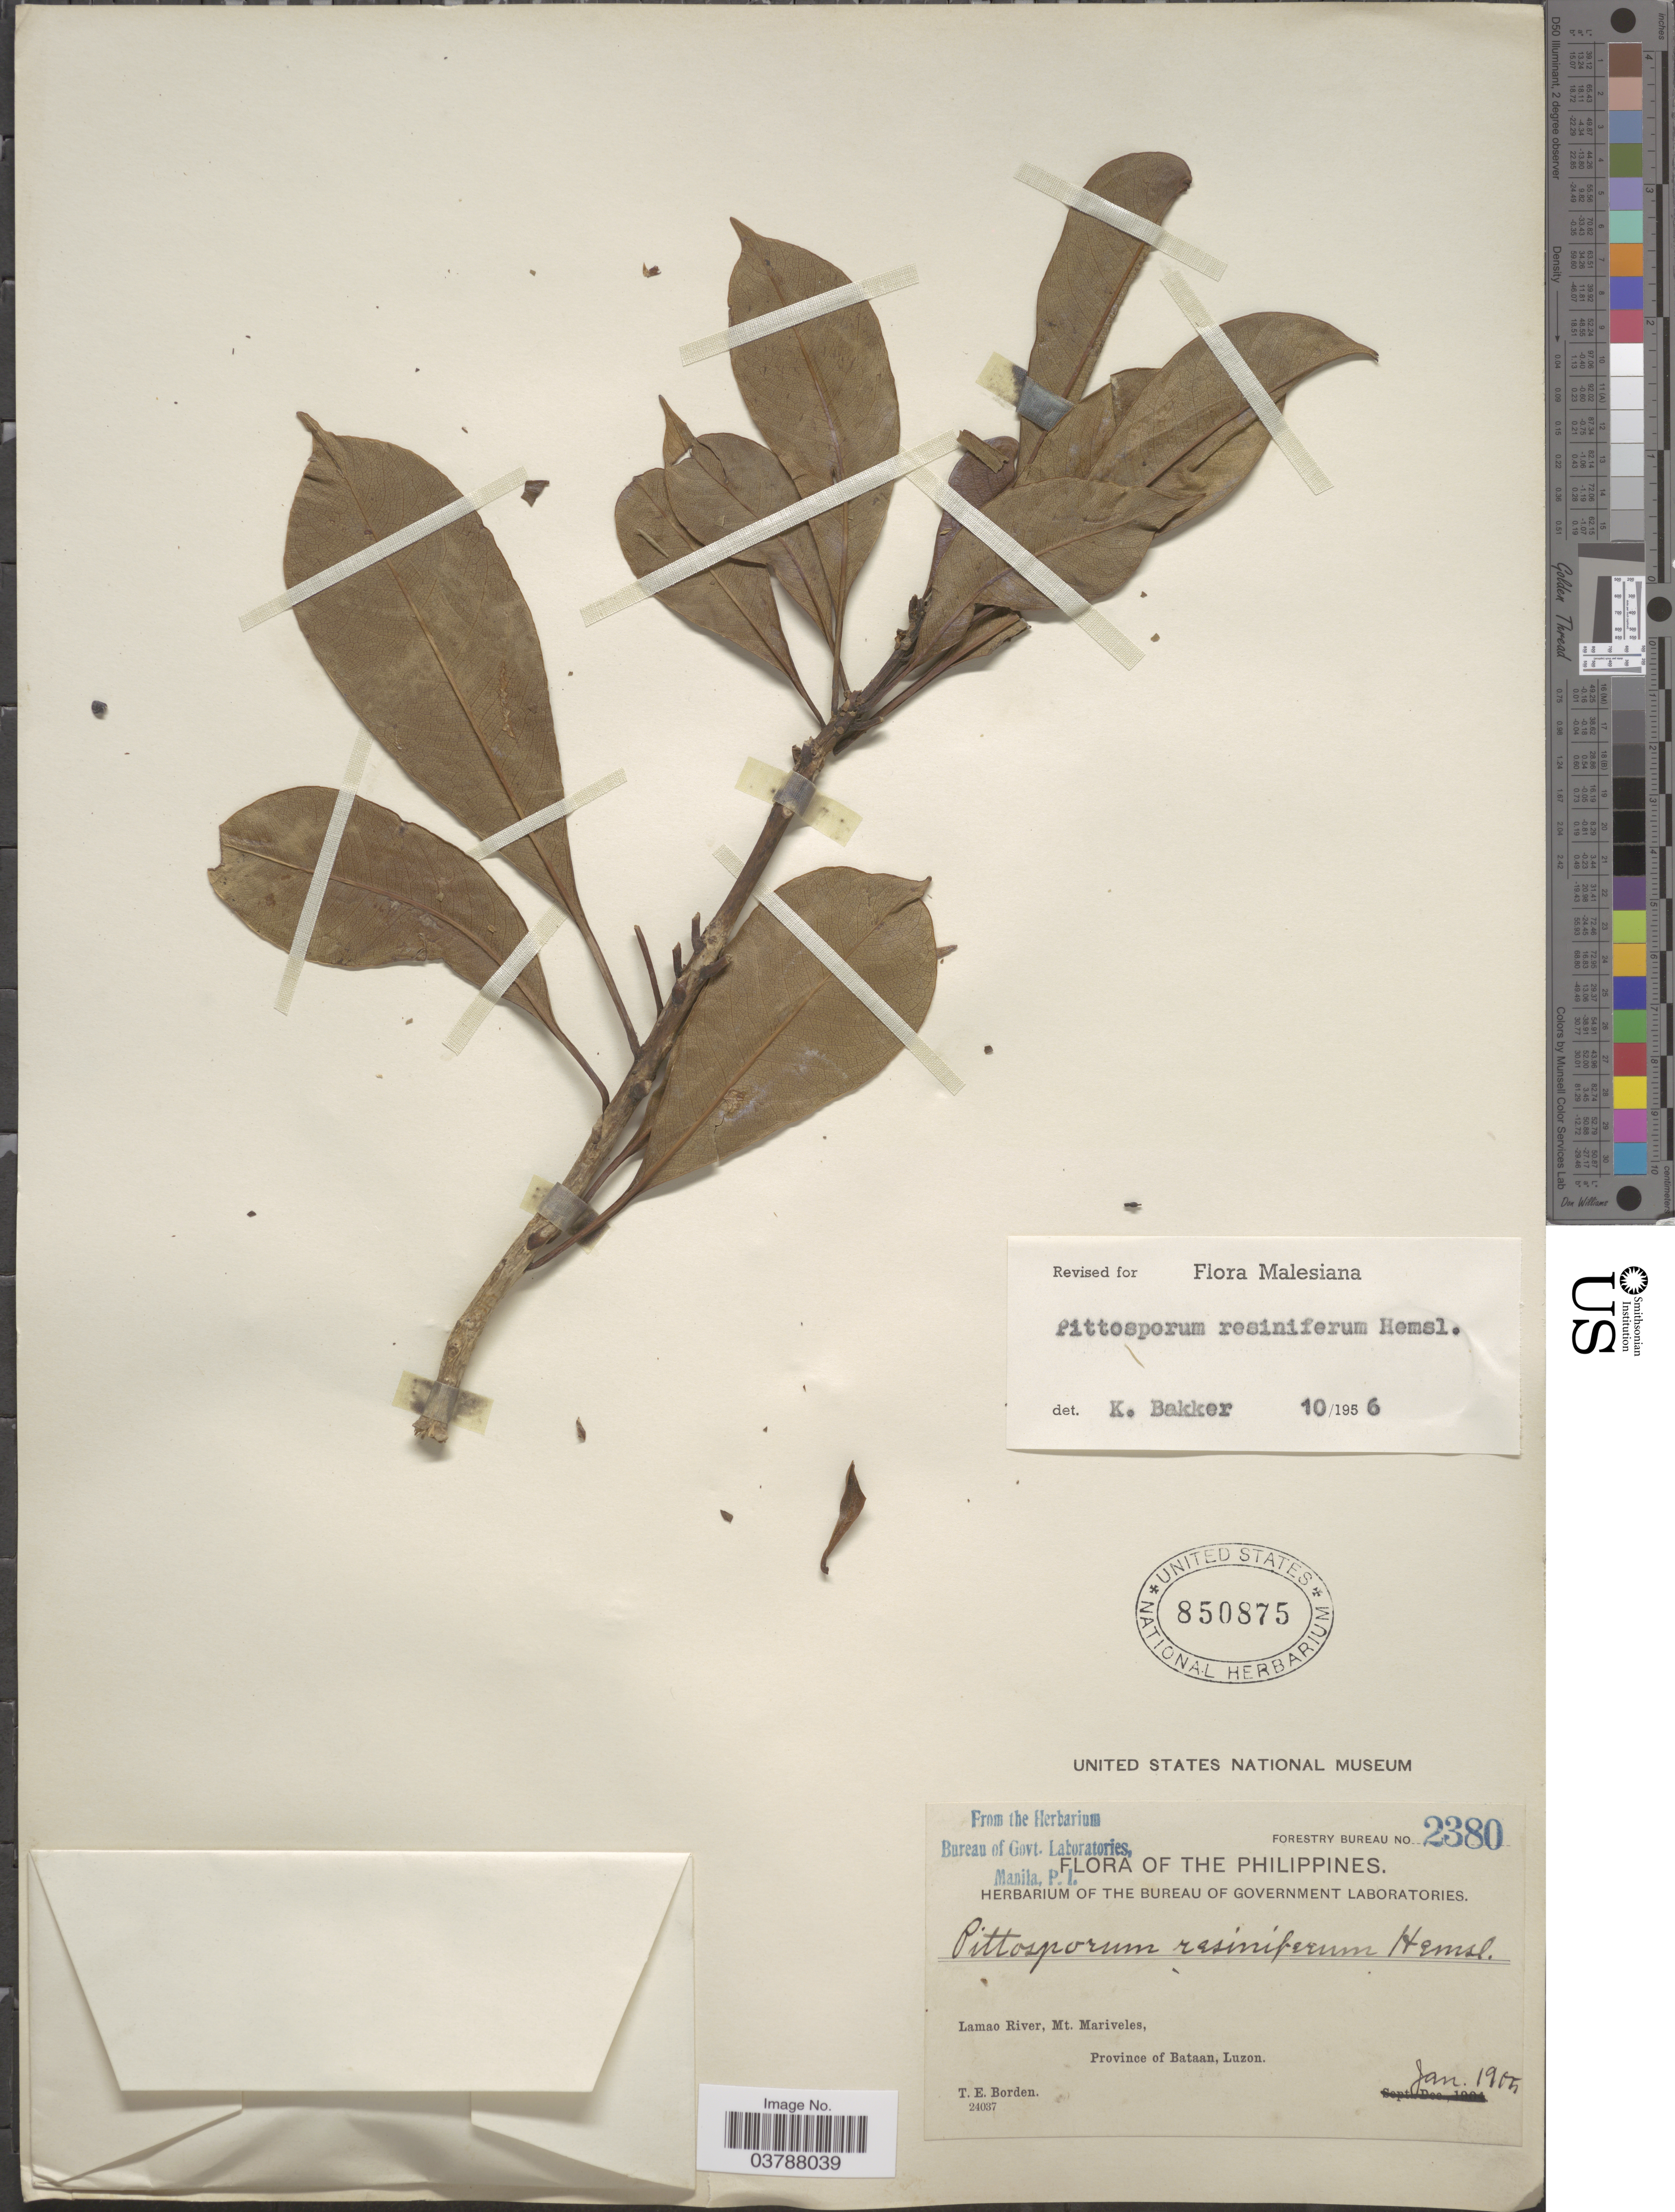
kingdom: Plantae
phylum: Tracheophyta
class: Magnoliopsida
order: Apiales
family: Pittosporaceae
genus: Pittosporum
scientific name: Pittosporum resiniferum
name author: Hemsl.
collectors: T. E. Borden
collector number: Forestry Bureau 2380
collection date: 1905-01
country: Philippines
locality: Lamao River, Mt. Mariveles, Province of Bataan, Luzon.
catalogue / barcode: US 850875